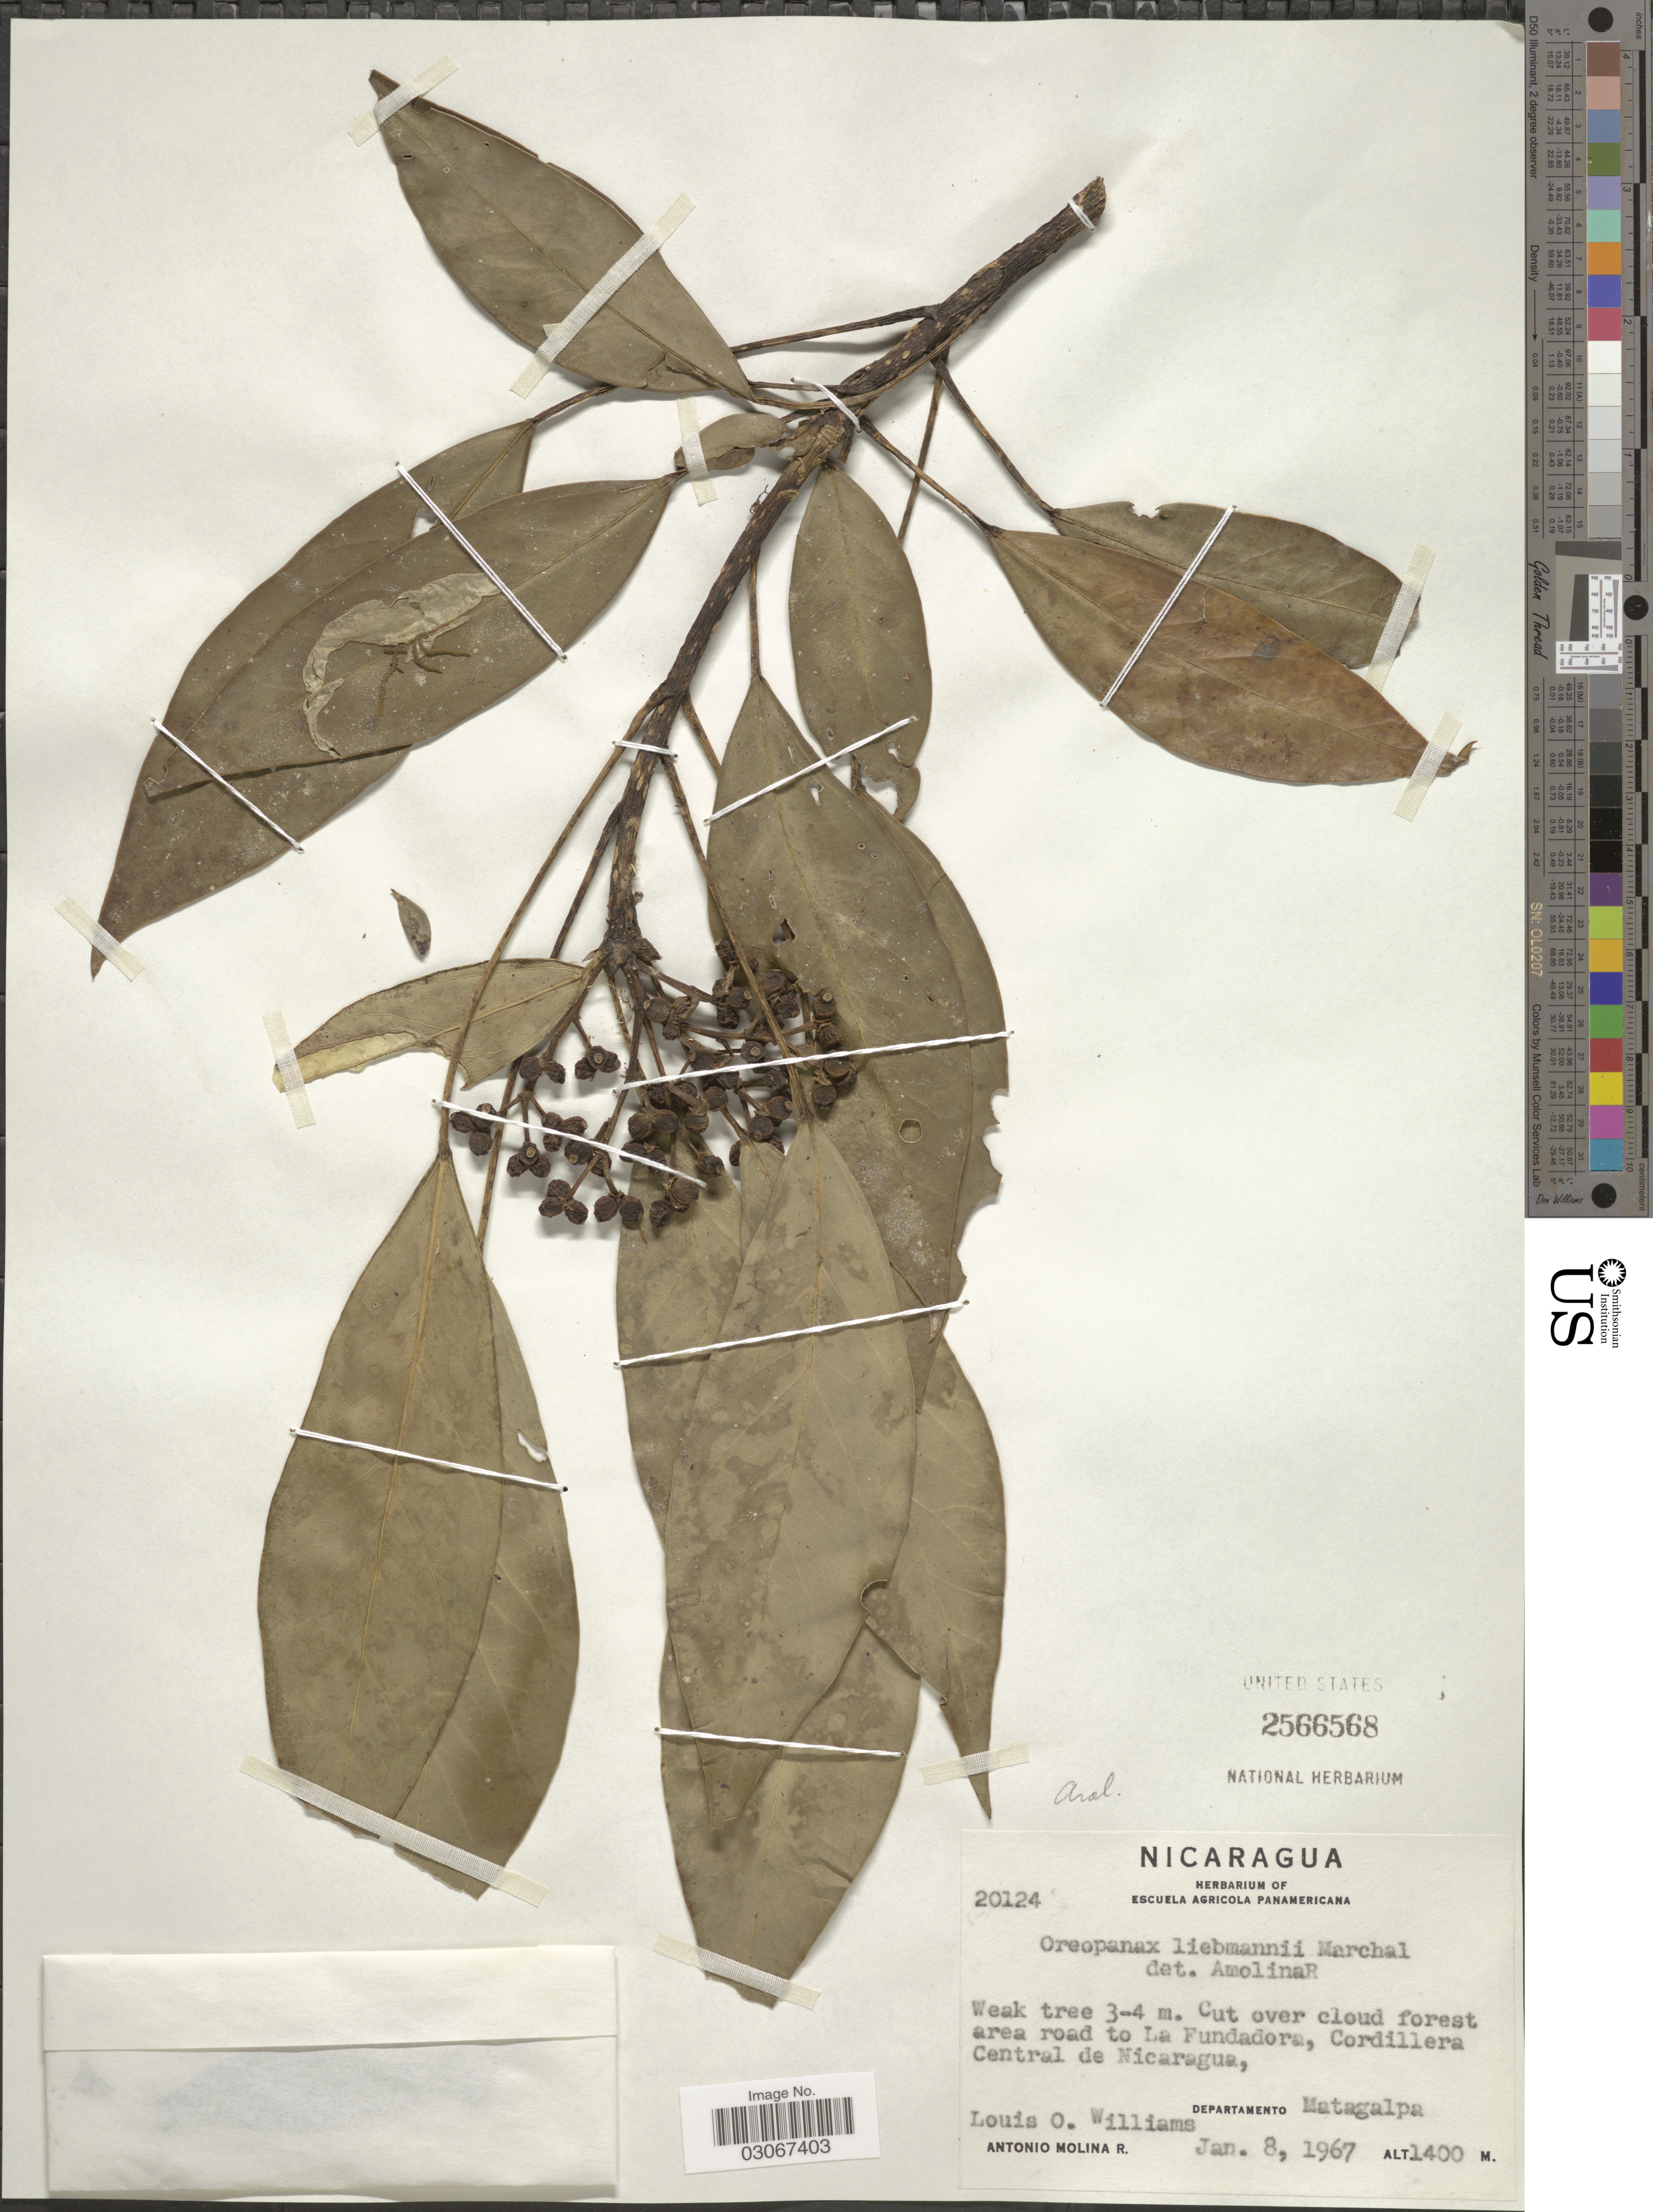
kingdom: Plantae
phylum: Tracheophyta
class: Magnoliopsida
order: Apiales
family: Araliaceae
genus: Oreopanax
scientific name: Oreopanax liebmannii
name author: Marchal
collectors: L. O. Williams & A. Molina R.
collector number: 20124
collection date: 1967-01-08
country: Nicaragua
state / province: Matagalpa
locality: Cut over cloud forest area road to La Fundadora, Cordillera Central de Nicaragua, Departamento Matagalpa.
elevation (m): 1400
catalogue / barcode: US 2566568